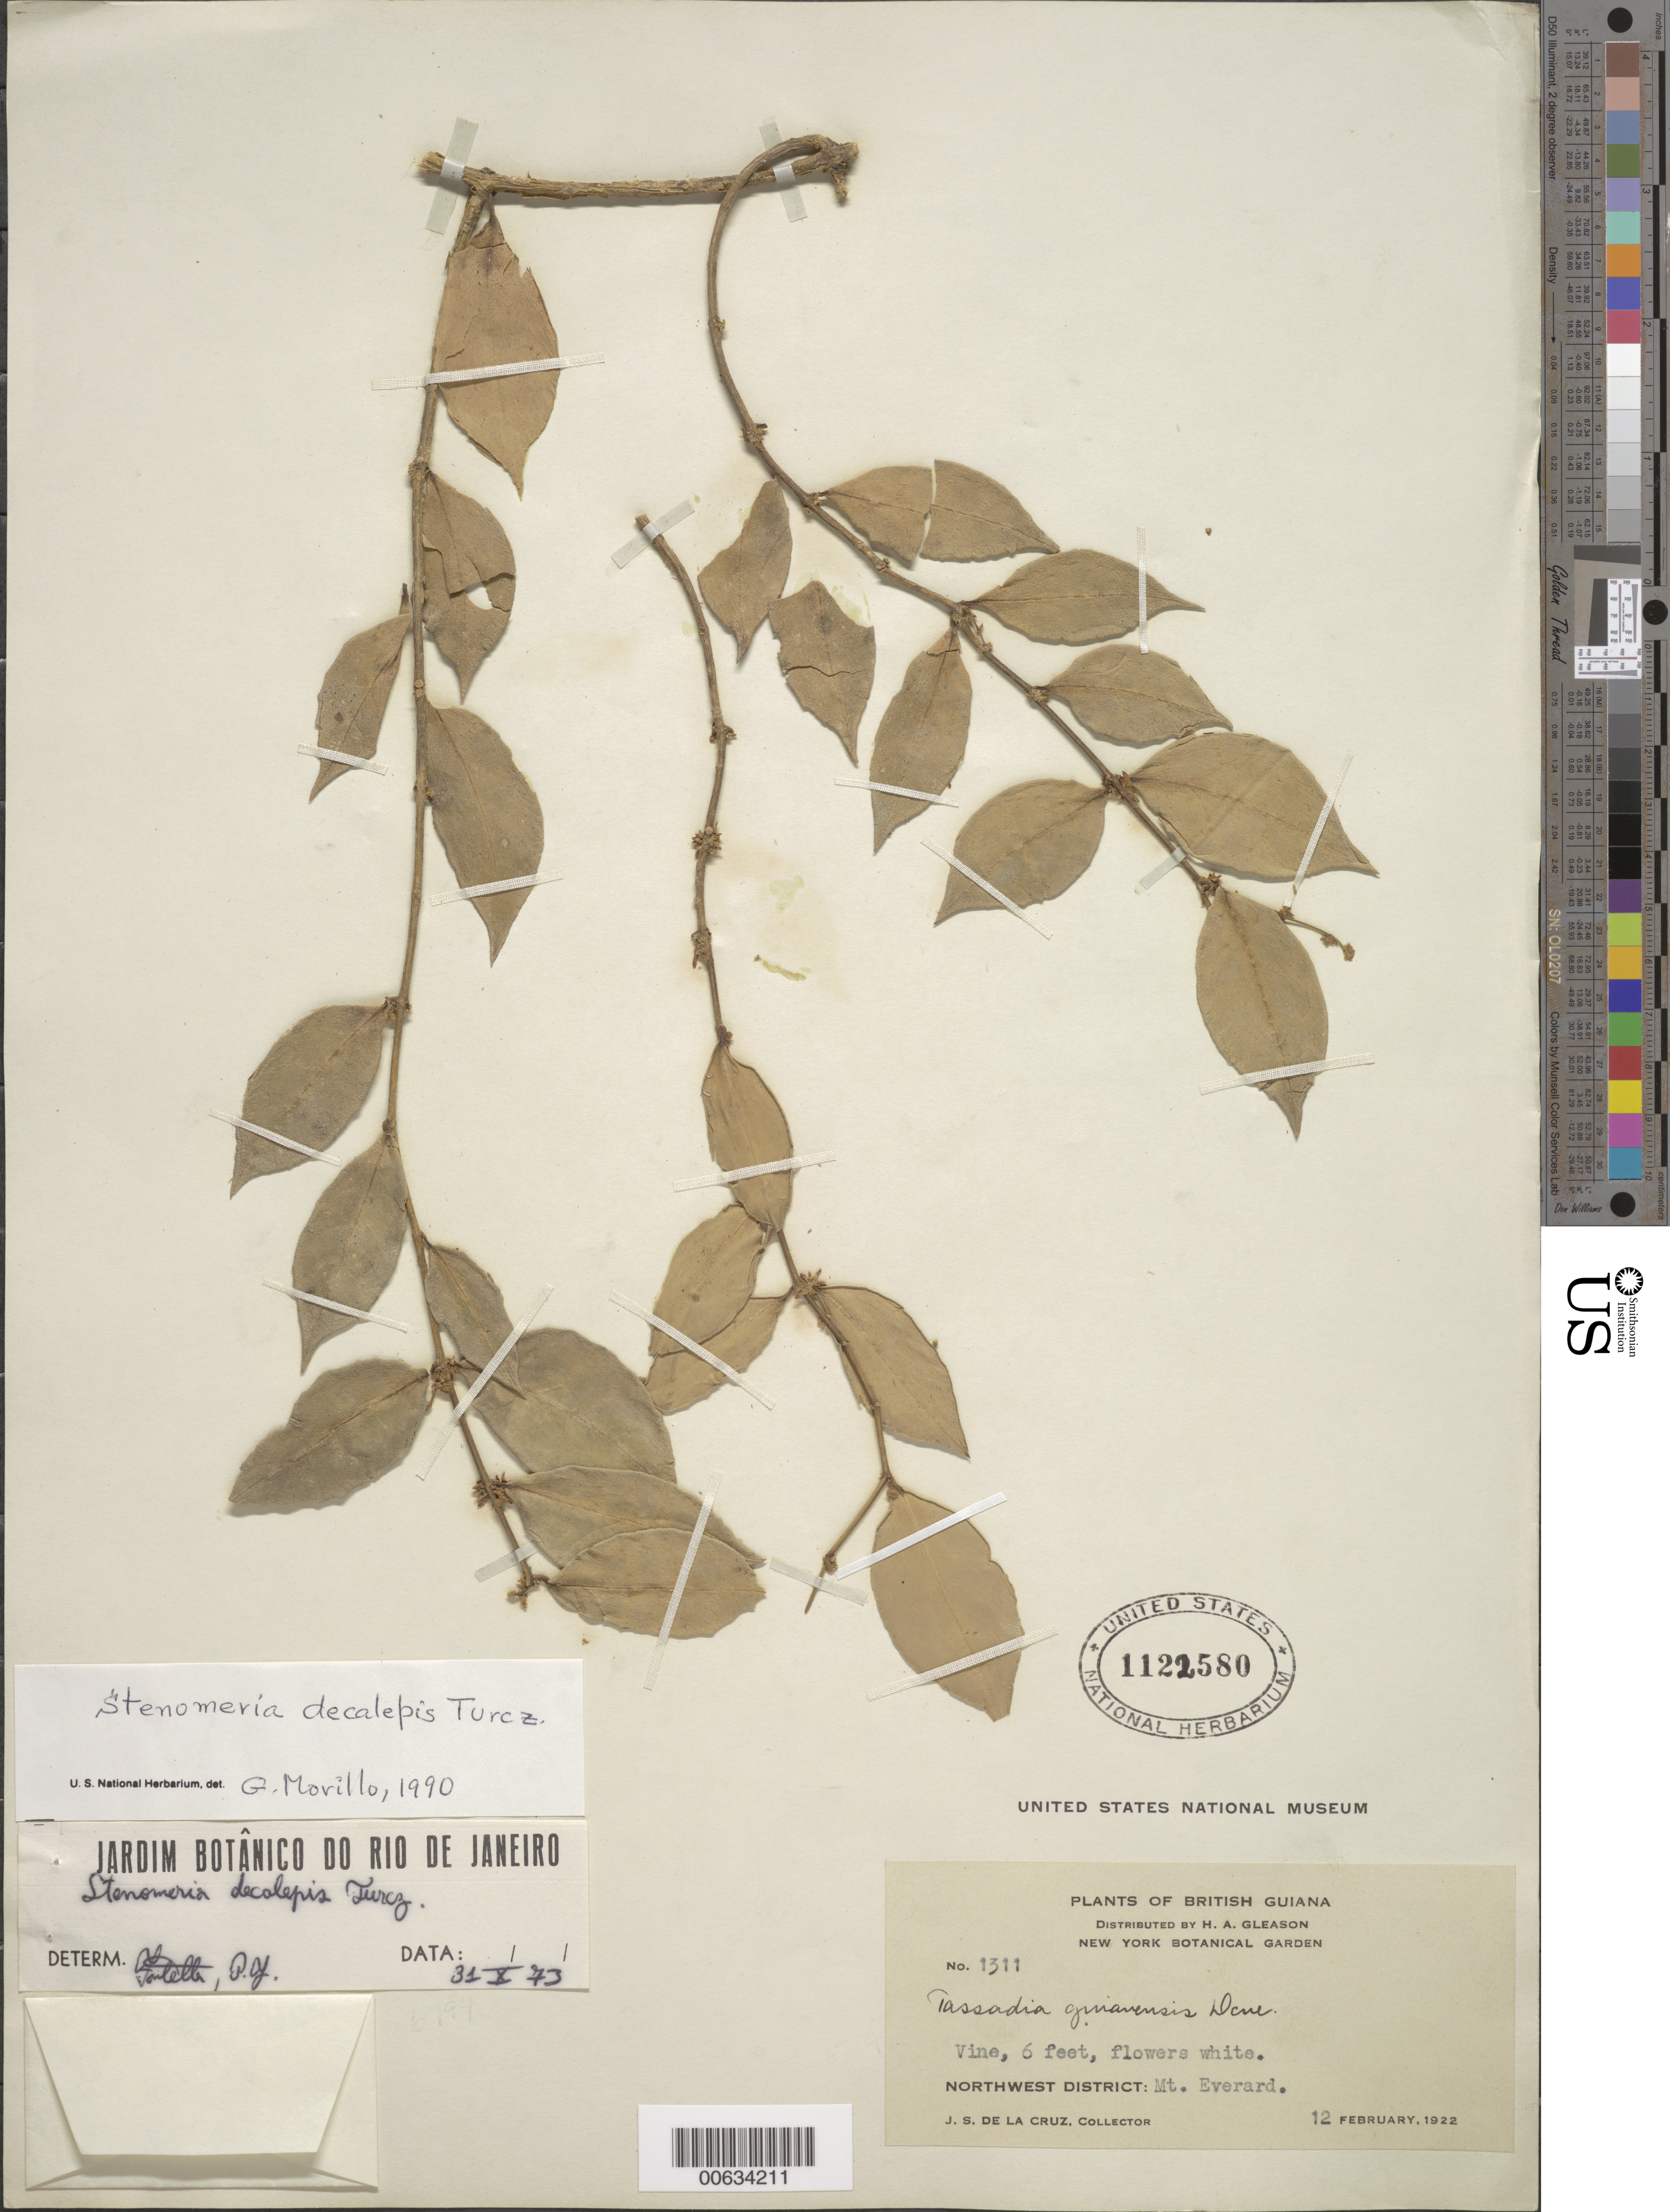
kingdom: Plantae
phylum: Tracheophyta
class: Magnoliopsida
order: Gentianales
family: Apocynaceae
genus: Stenomeria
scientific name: Stenomeria decalepis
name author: Turcz.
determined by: Morillo, G. N.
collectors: J. S. de la Cruz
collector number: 1311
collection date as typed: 12-Feb-22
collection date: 1922-02-12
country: Guyana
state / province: Barima-Waini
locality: Mt. Everard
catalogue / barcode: US 1122580